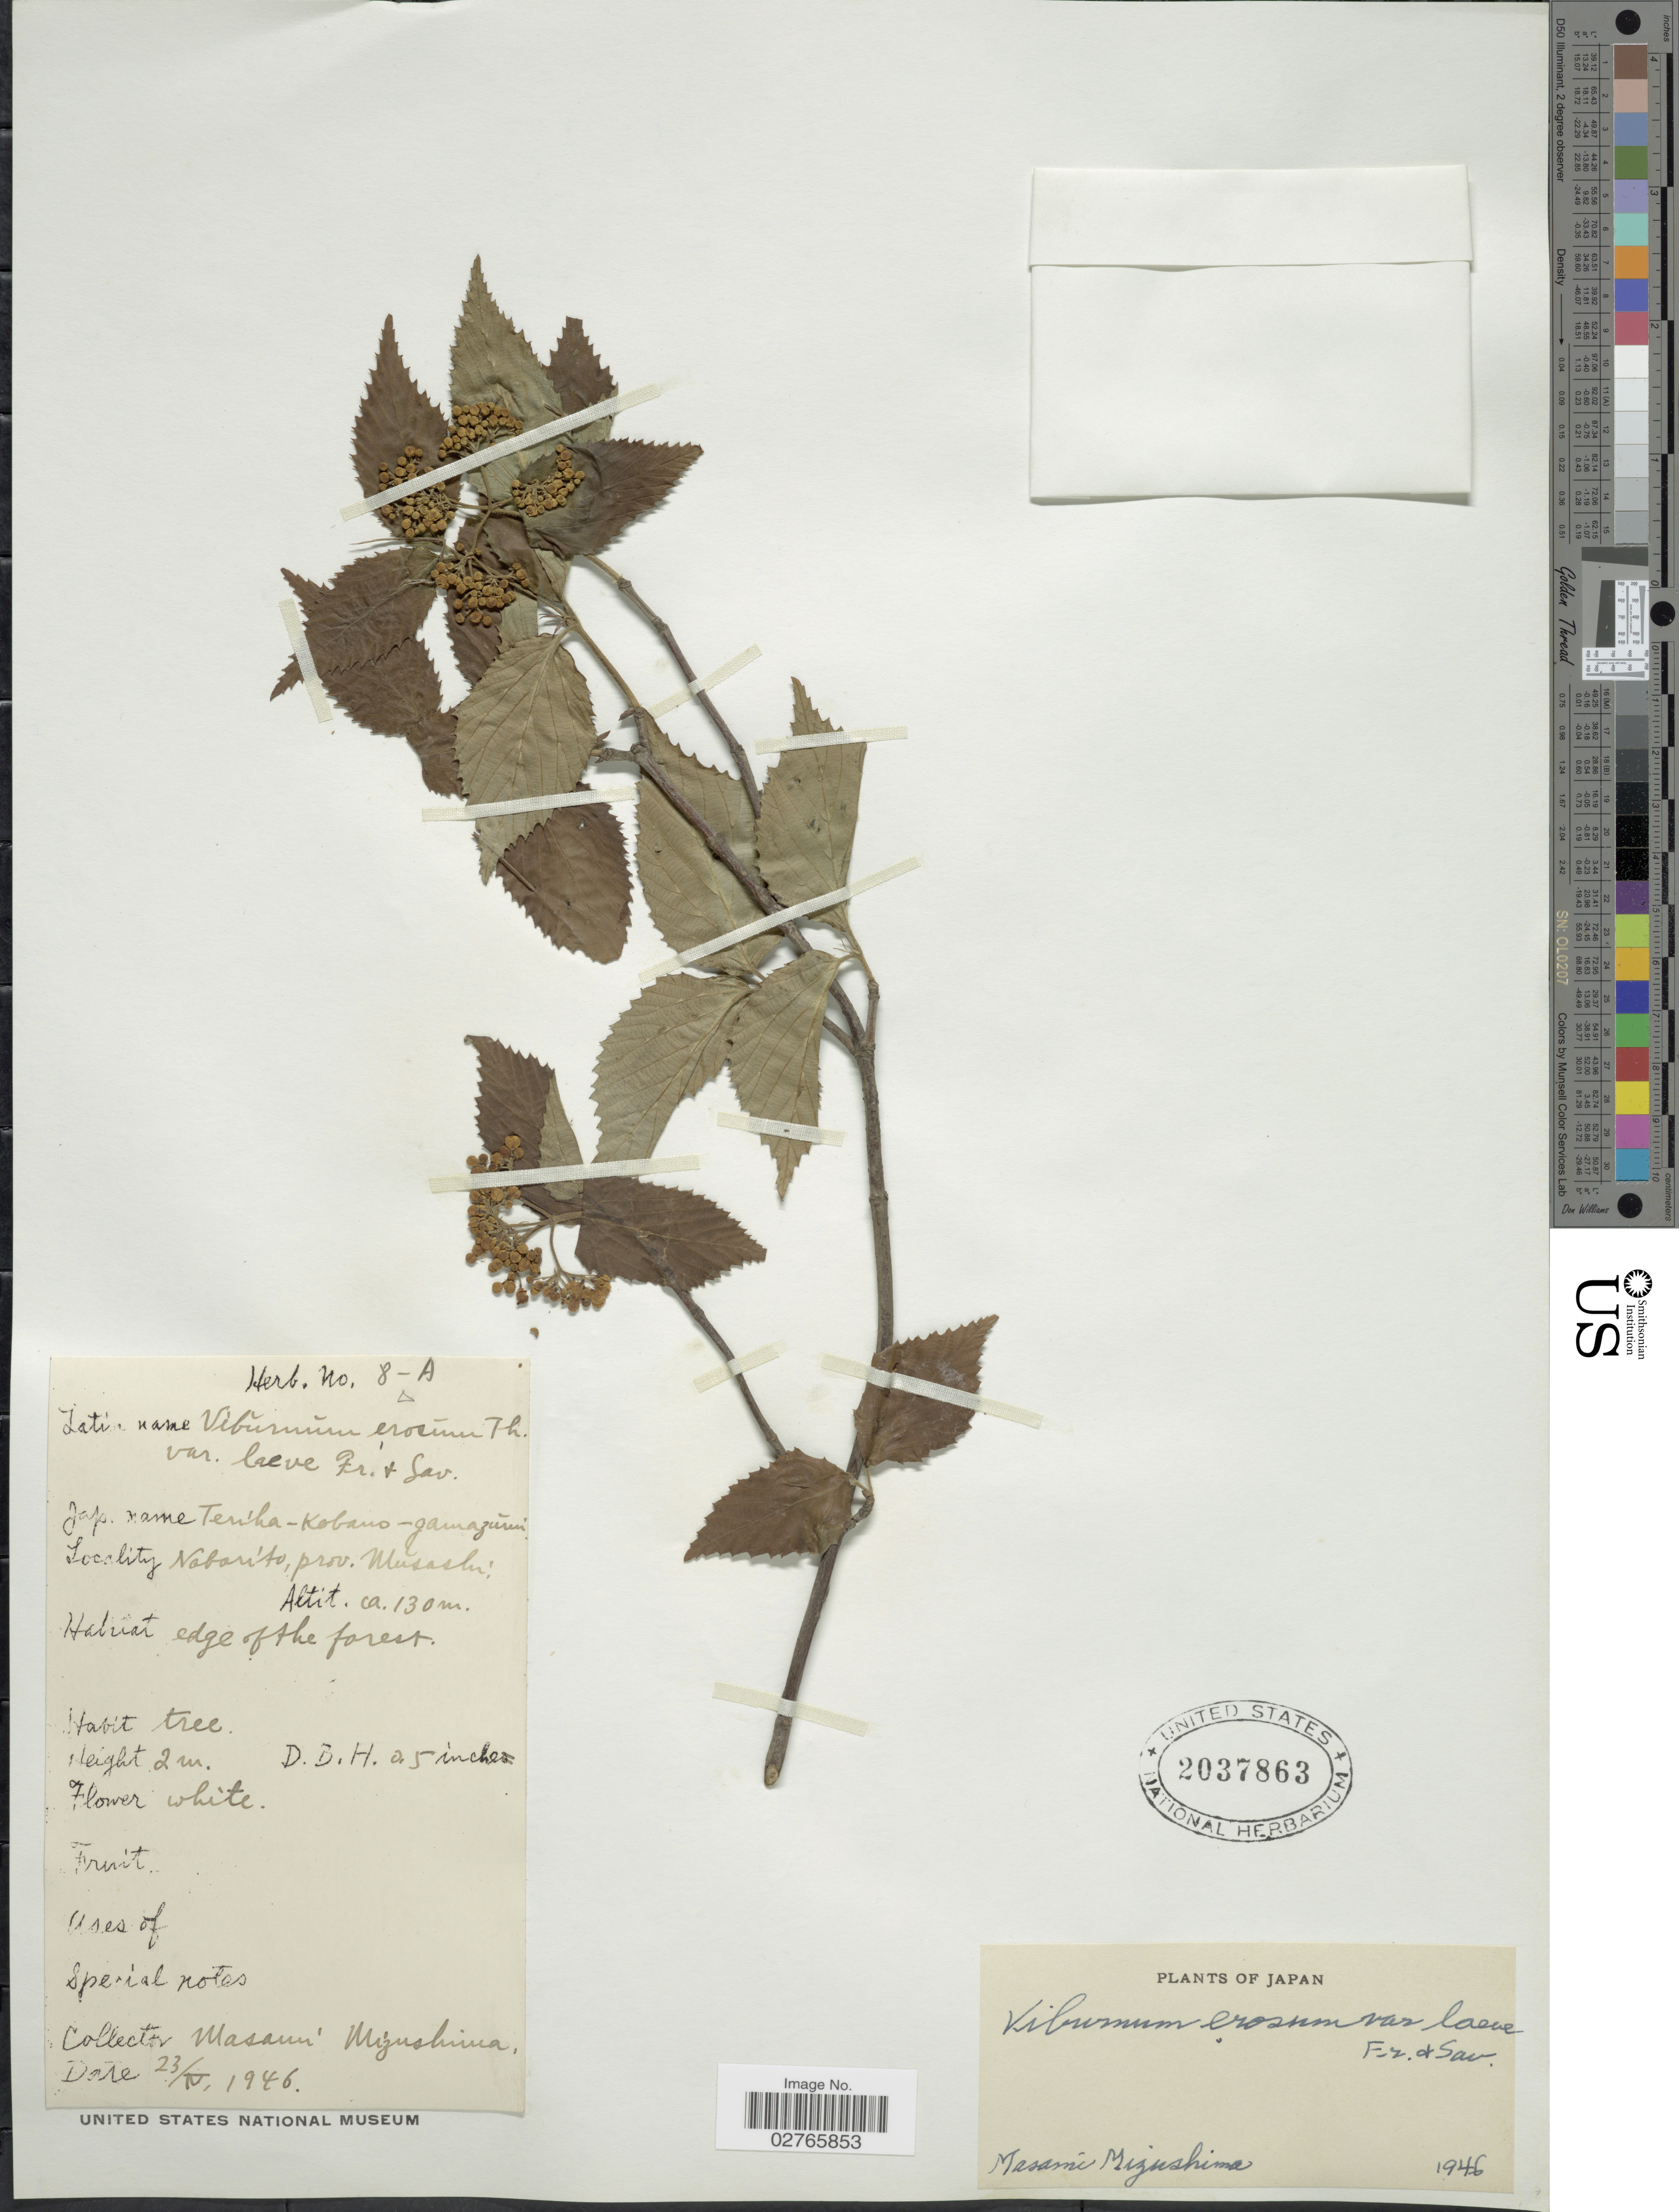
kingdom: Plantae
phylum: Tracheophyta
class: Magnoliopsida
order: Dipsacales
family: Viburnaceae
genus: Viburnum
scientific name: Viburnum erosum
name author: Thunb.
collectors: M. Mizushima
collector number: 8-A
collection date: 1946-04-23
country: Japan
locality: Nabarito., prov. Musashi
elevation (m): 130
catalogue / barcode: US 2037863